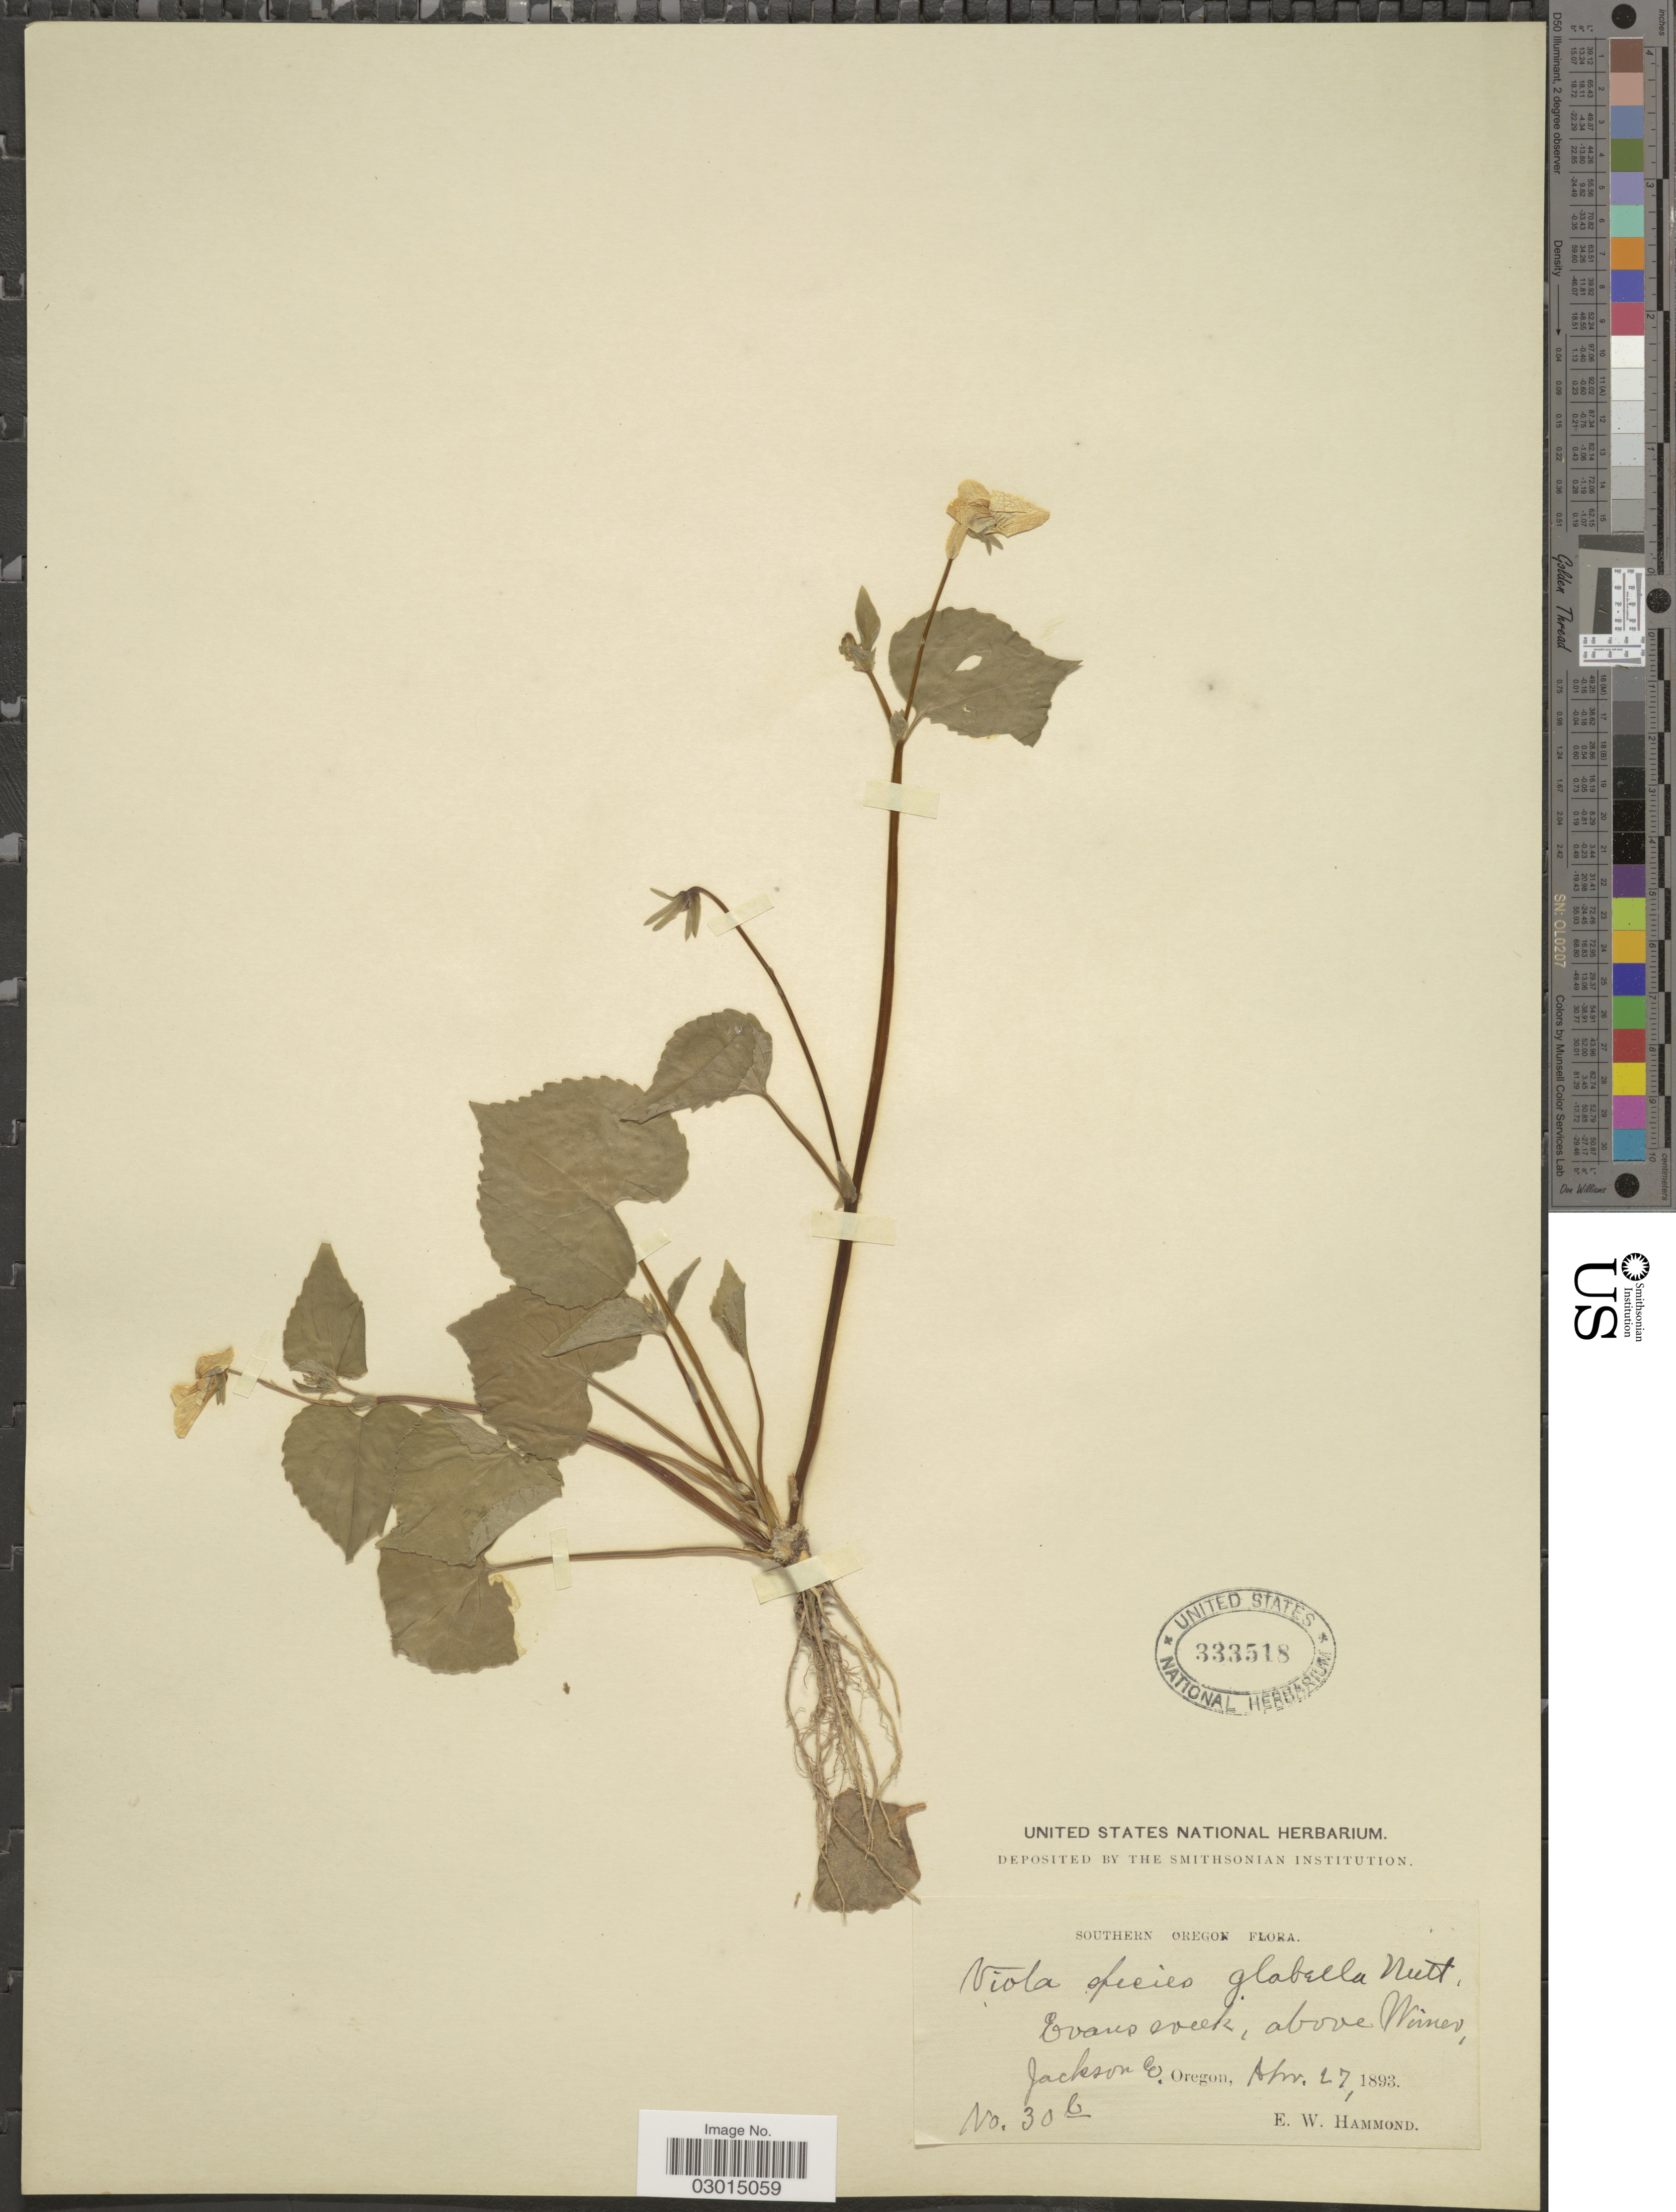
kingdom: Plantae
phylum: Tracheophyta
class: Magnoliopsida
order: Malpighiales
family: Violaceae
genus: Viola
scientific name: Viola glabella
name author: Nutt.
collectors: E. Hammond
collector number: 30b*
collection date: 1893-04-27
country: United States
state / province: Oregon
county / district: Jackson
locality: Southern Oregon. Evans creek, above Wimer, Jackson Co.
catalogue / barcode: US 333518